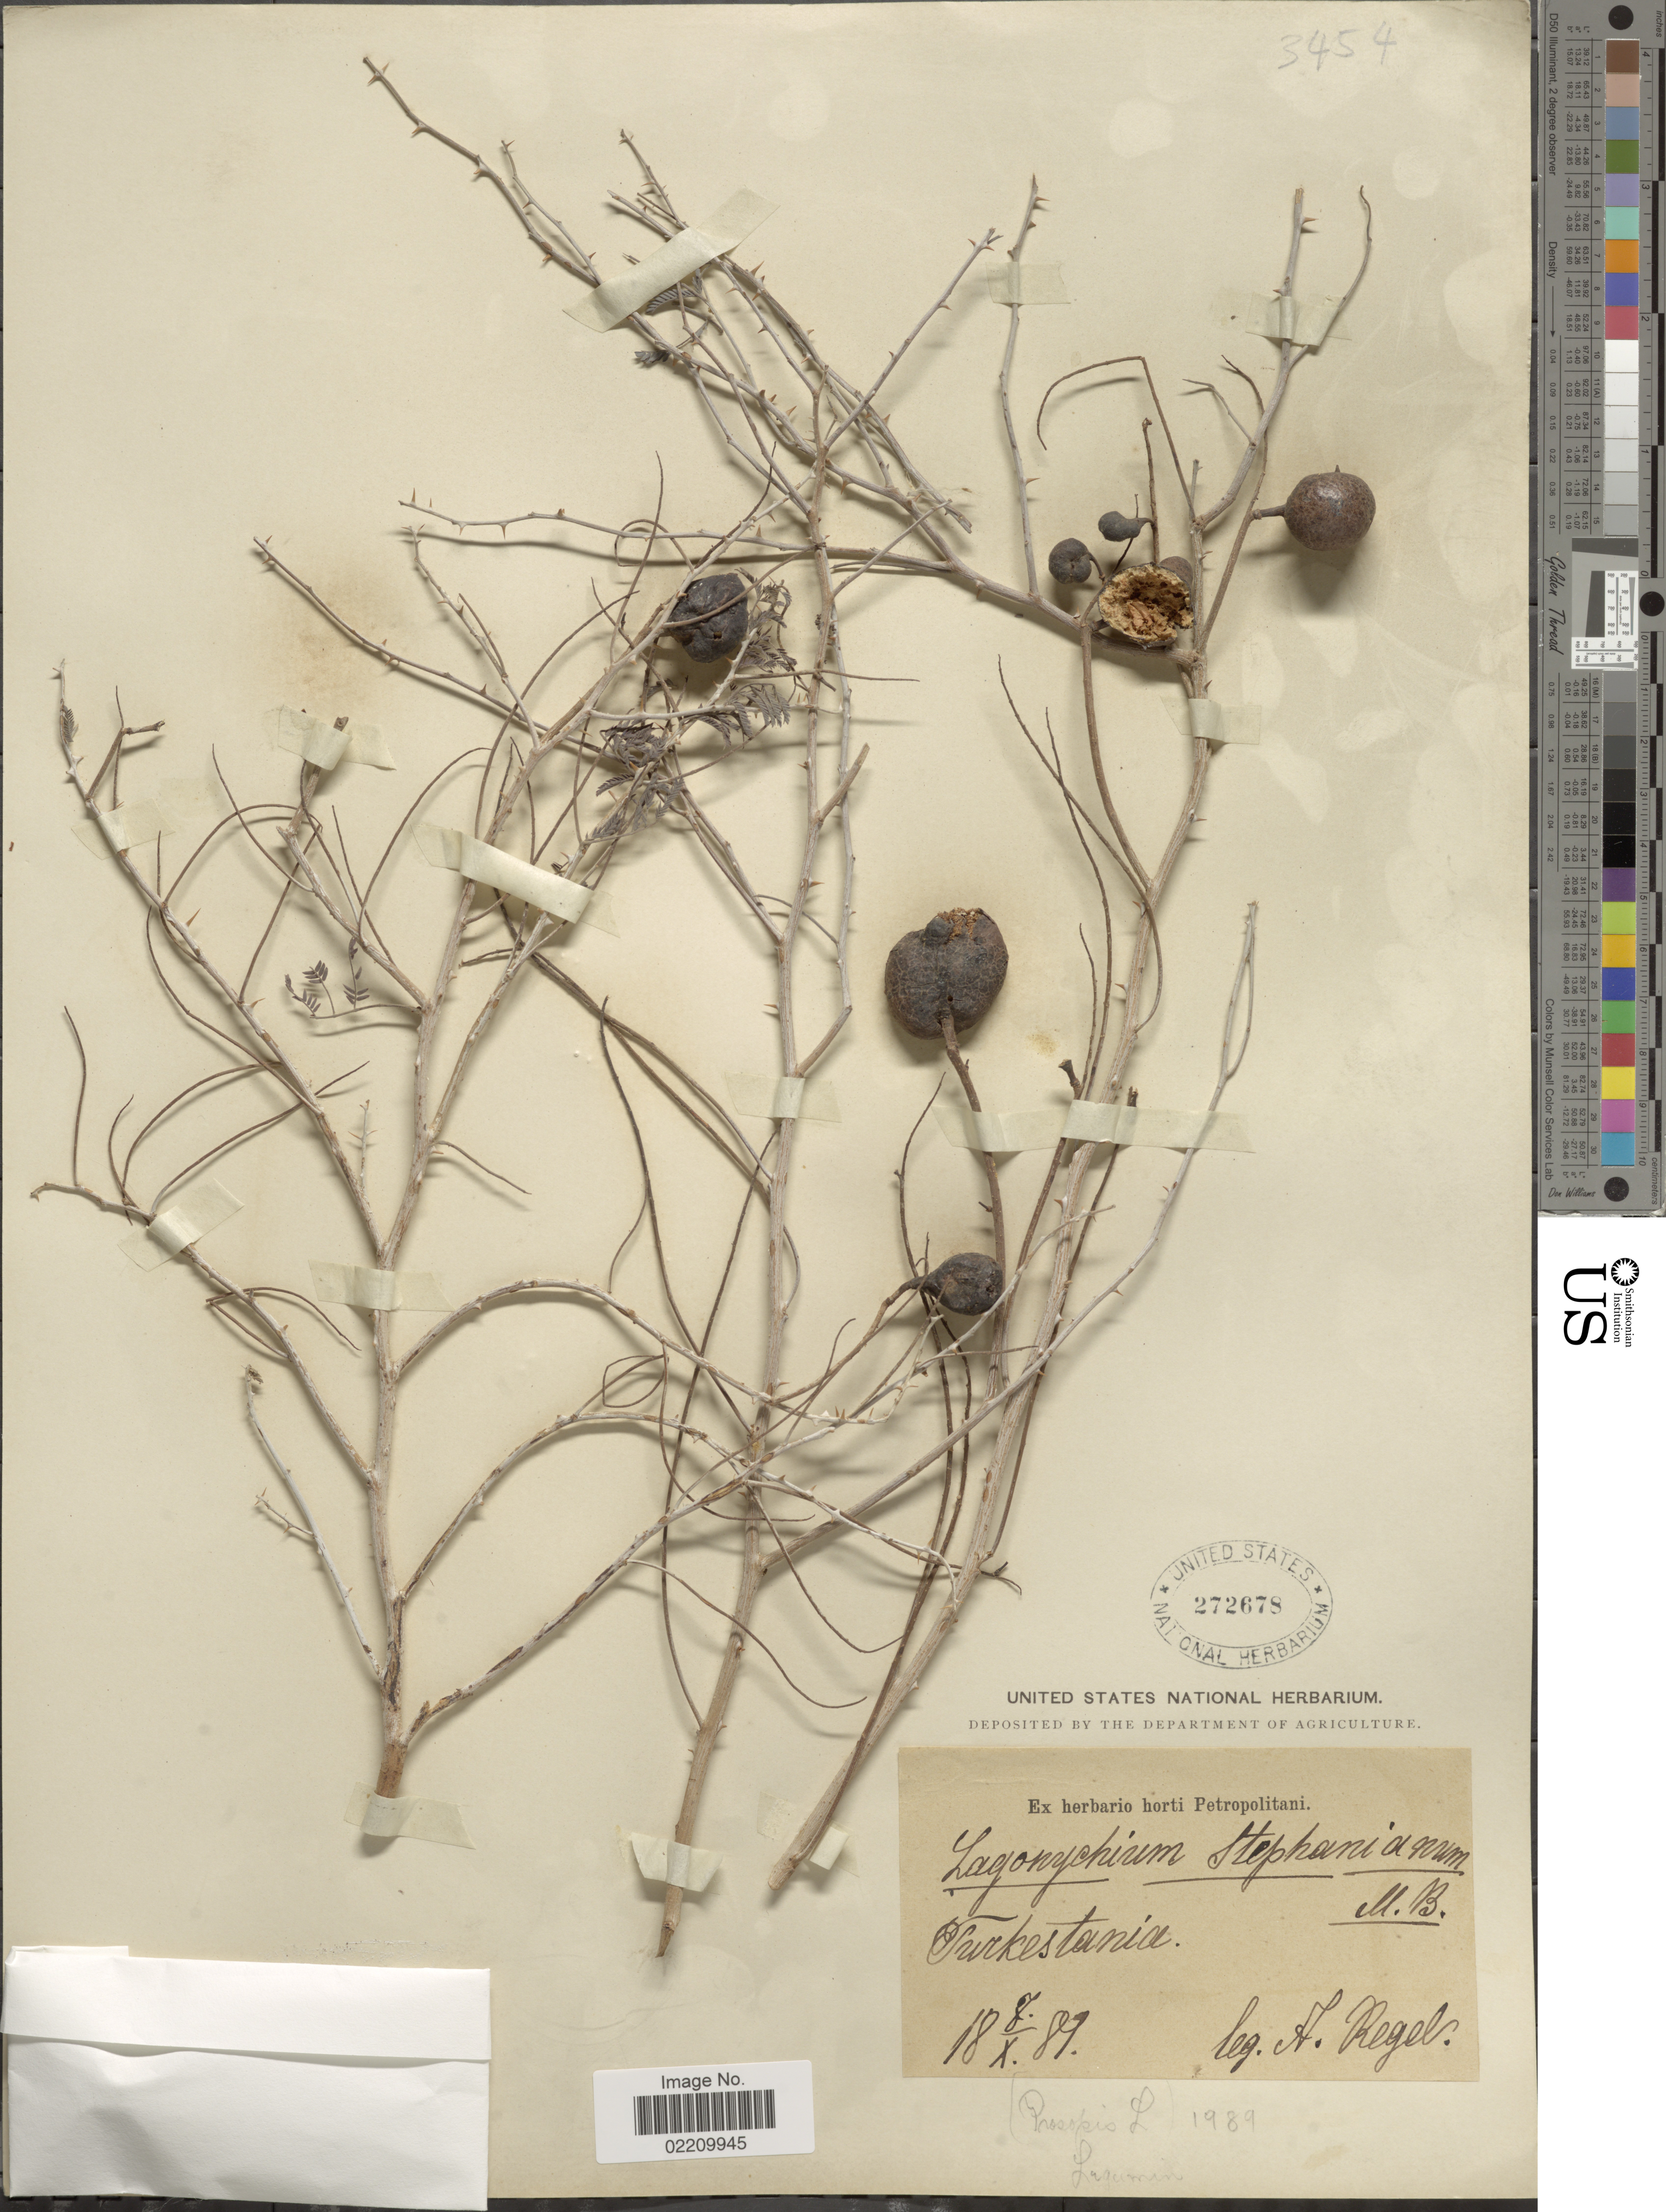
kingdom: Plantae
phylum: Tracheophyta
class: Magnoliopsida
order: Fabales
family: Fabaceae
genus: Prosopis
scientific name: Prosopis farcta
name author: (Banks & Sol.) J.F. Macbr.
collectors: A. Regel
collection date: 1887-10-08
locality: Turkestania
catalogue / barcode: US 272678